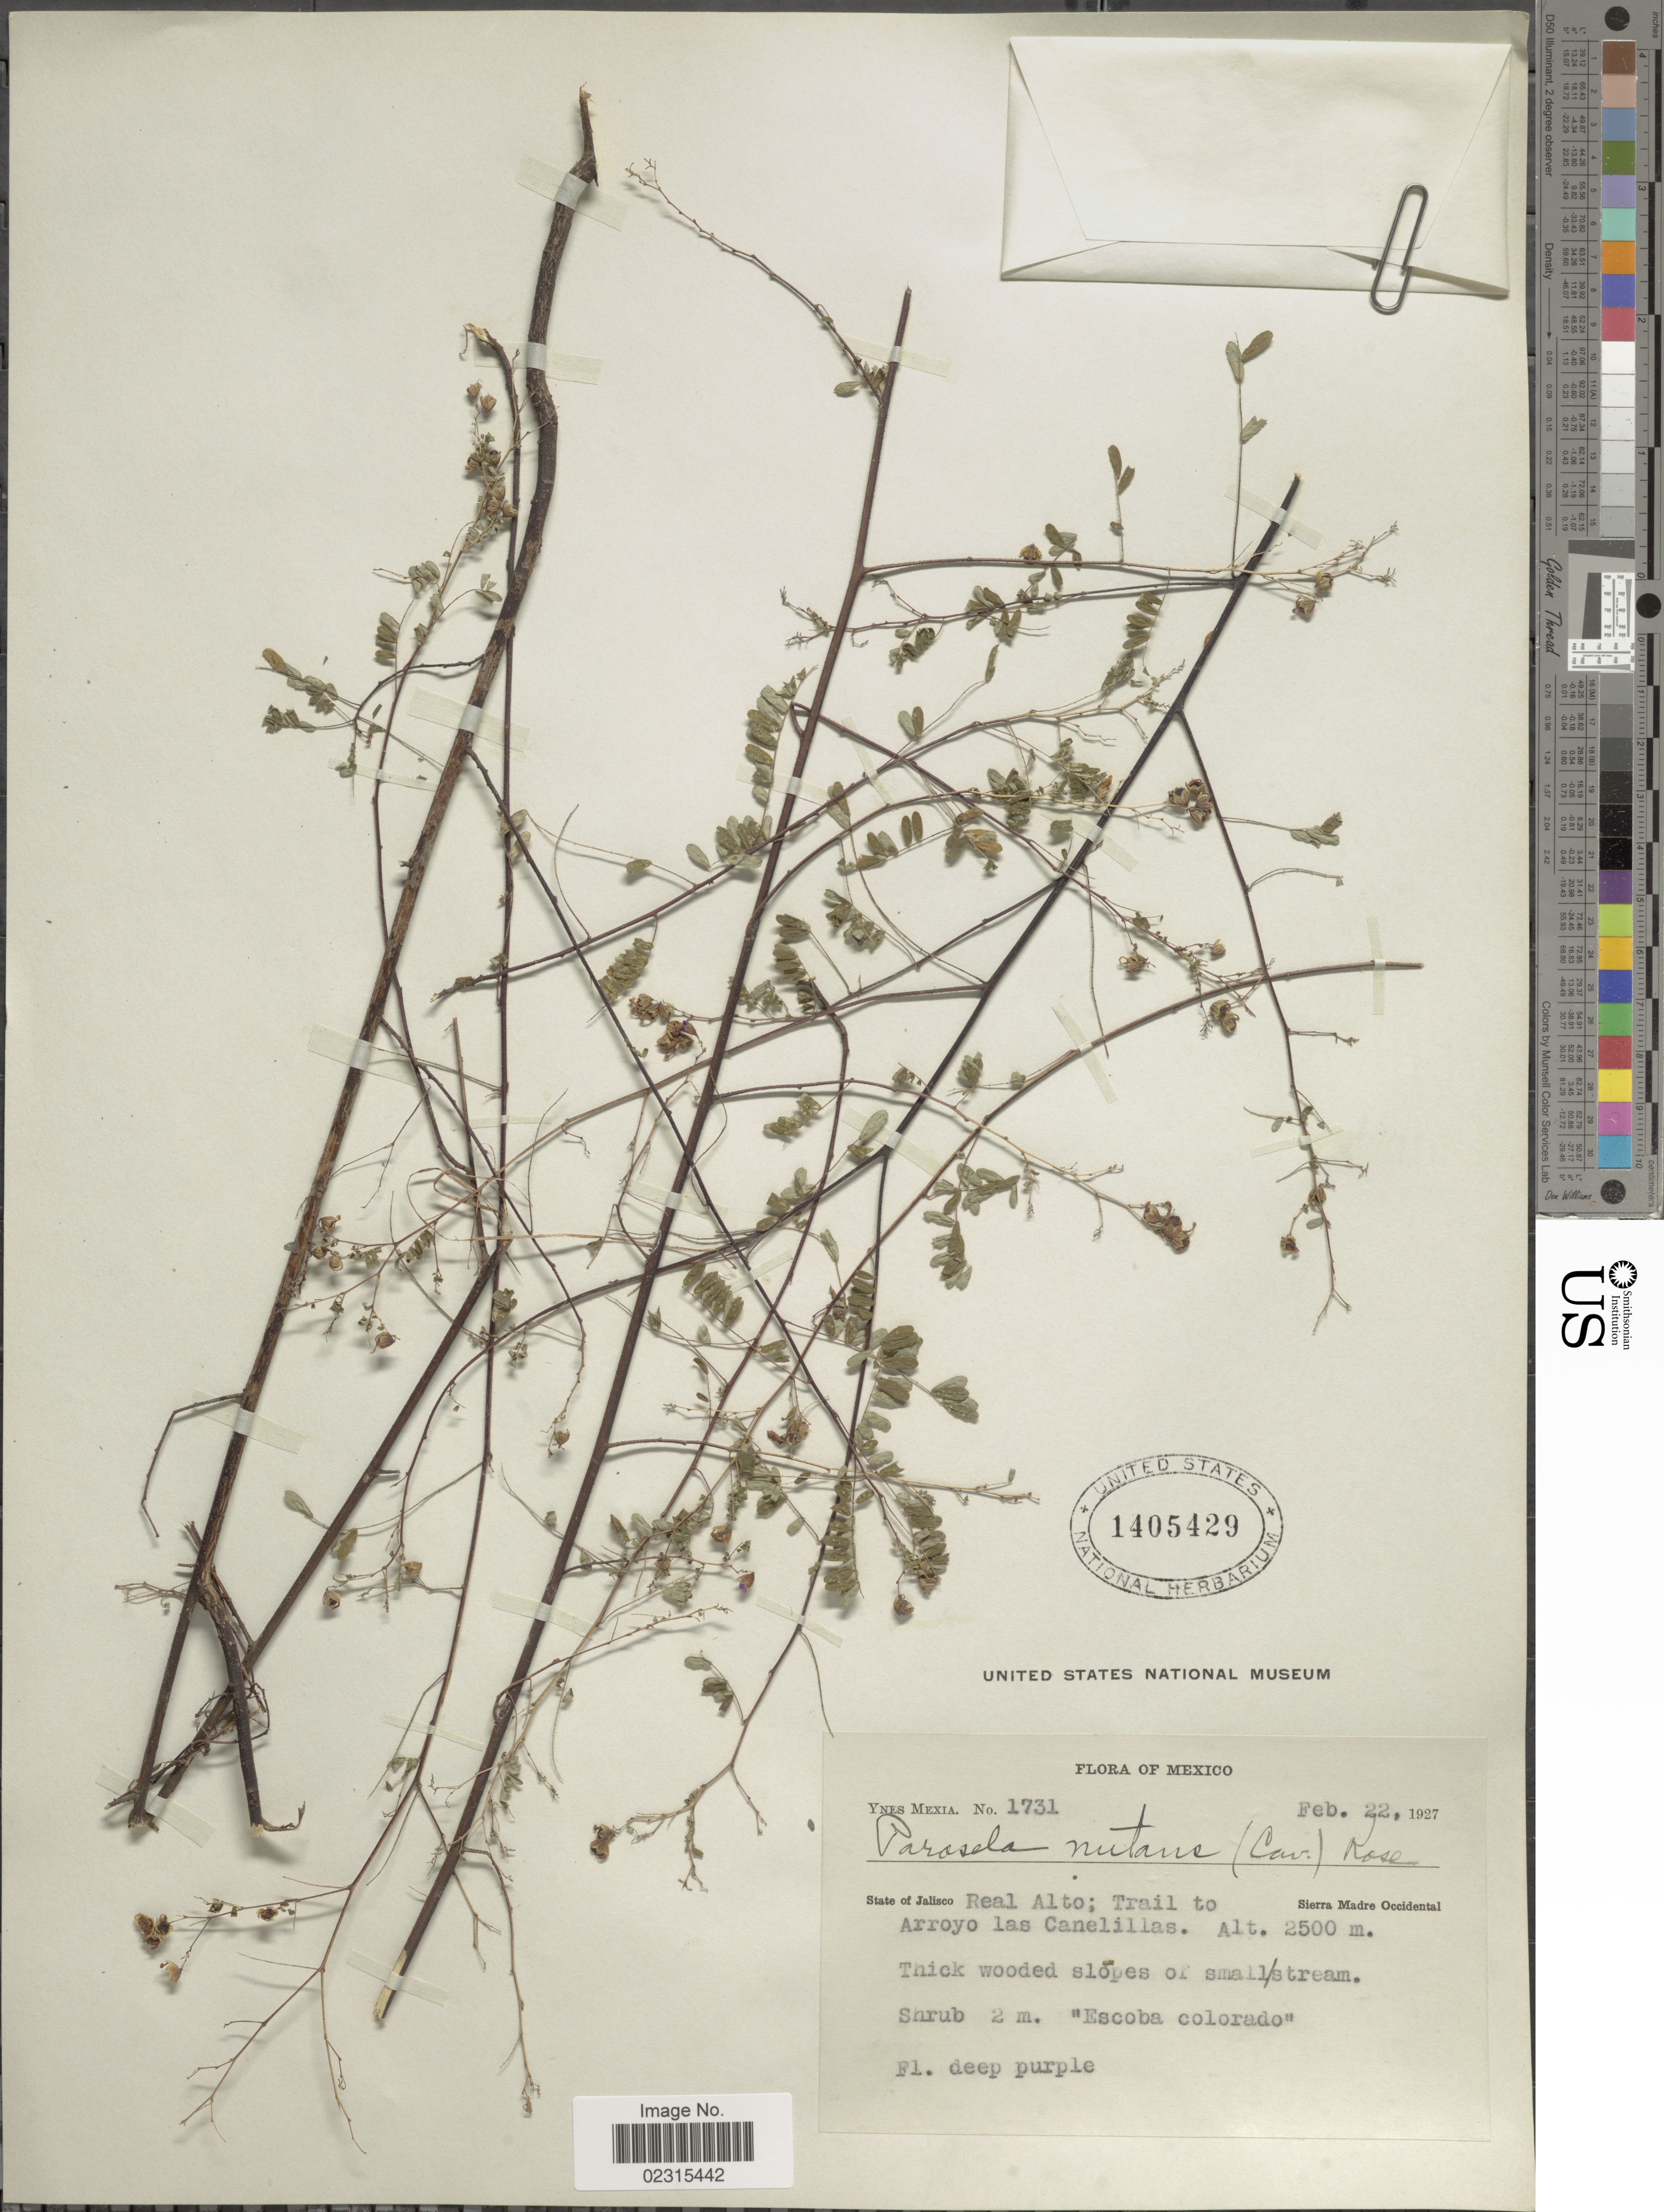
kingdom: Plantae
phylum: Tracheophyta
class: Magnoliopsida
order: Fabales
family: Fabaceae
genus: Marina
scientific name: Marina nutans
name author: (Cav.) Barneby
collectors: Y. Mexia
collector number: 1731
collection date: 1927-02-22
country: Mexico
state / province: Jalisco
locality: Real Alto: Trail to Aroyo las Canelillas, Sierra Madre Occidental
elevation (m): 2500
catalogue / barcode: US 1405429